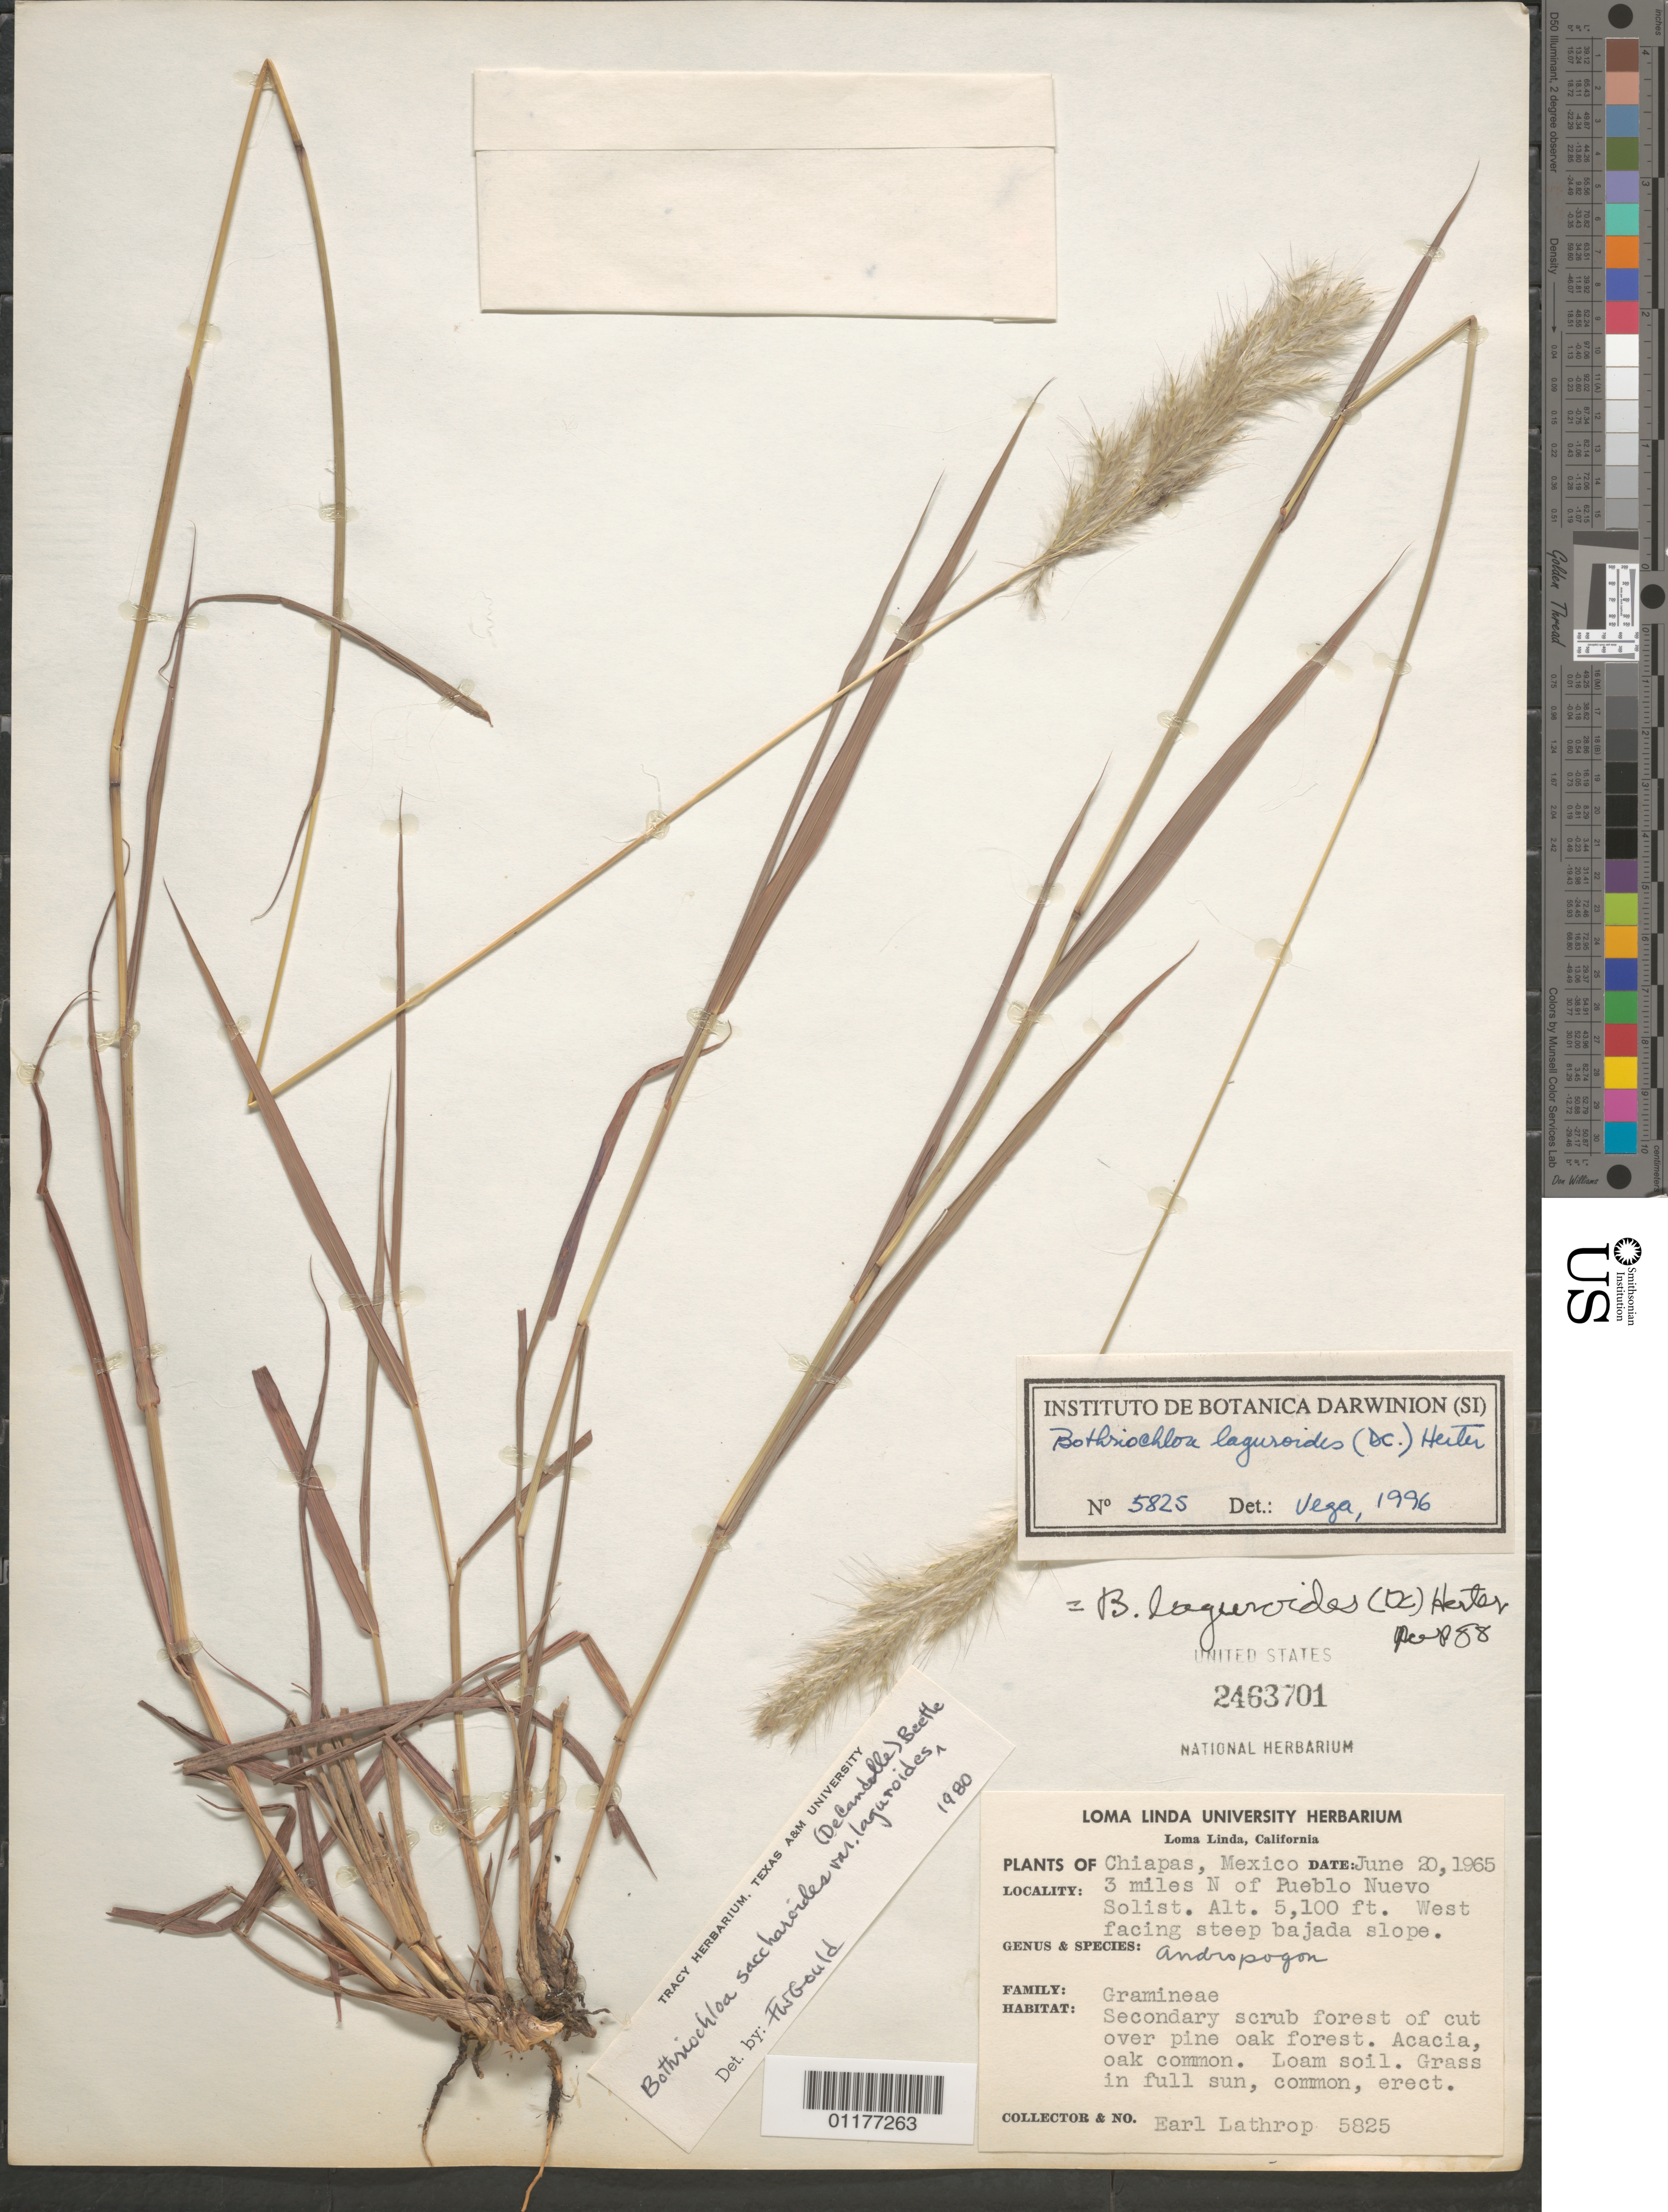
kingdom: Plantae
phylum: Tracheophyta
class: Liliopsida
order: Poales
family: Poaceae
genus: Bothriochloa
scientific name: Bothriochloa laguroides subsp. laguroides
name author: (DC.) Herter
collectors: E. W. Lathrop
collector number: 5825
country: Mexico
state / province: Chiapas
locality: N of Pueblo Nuevo Solist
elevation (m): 1554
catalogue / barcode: US 2463701